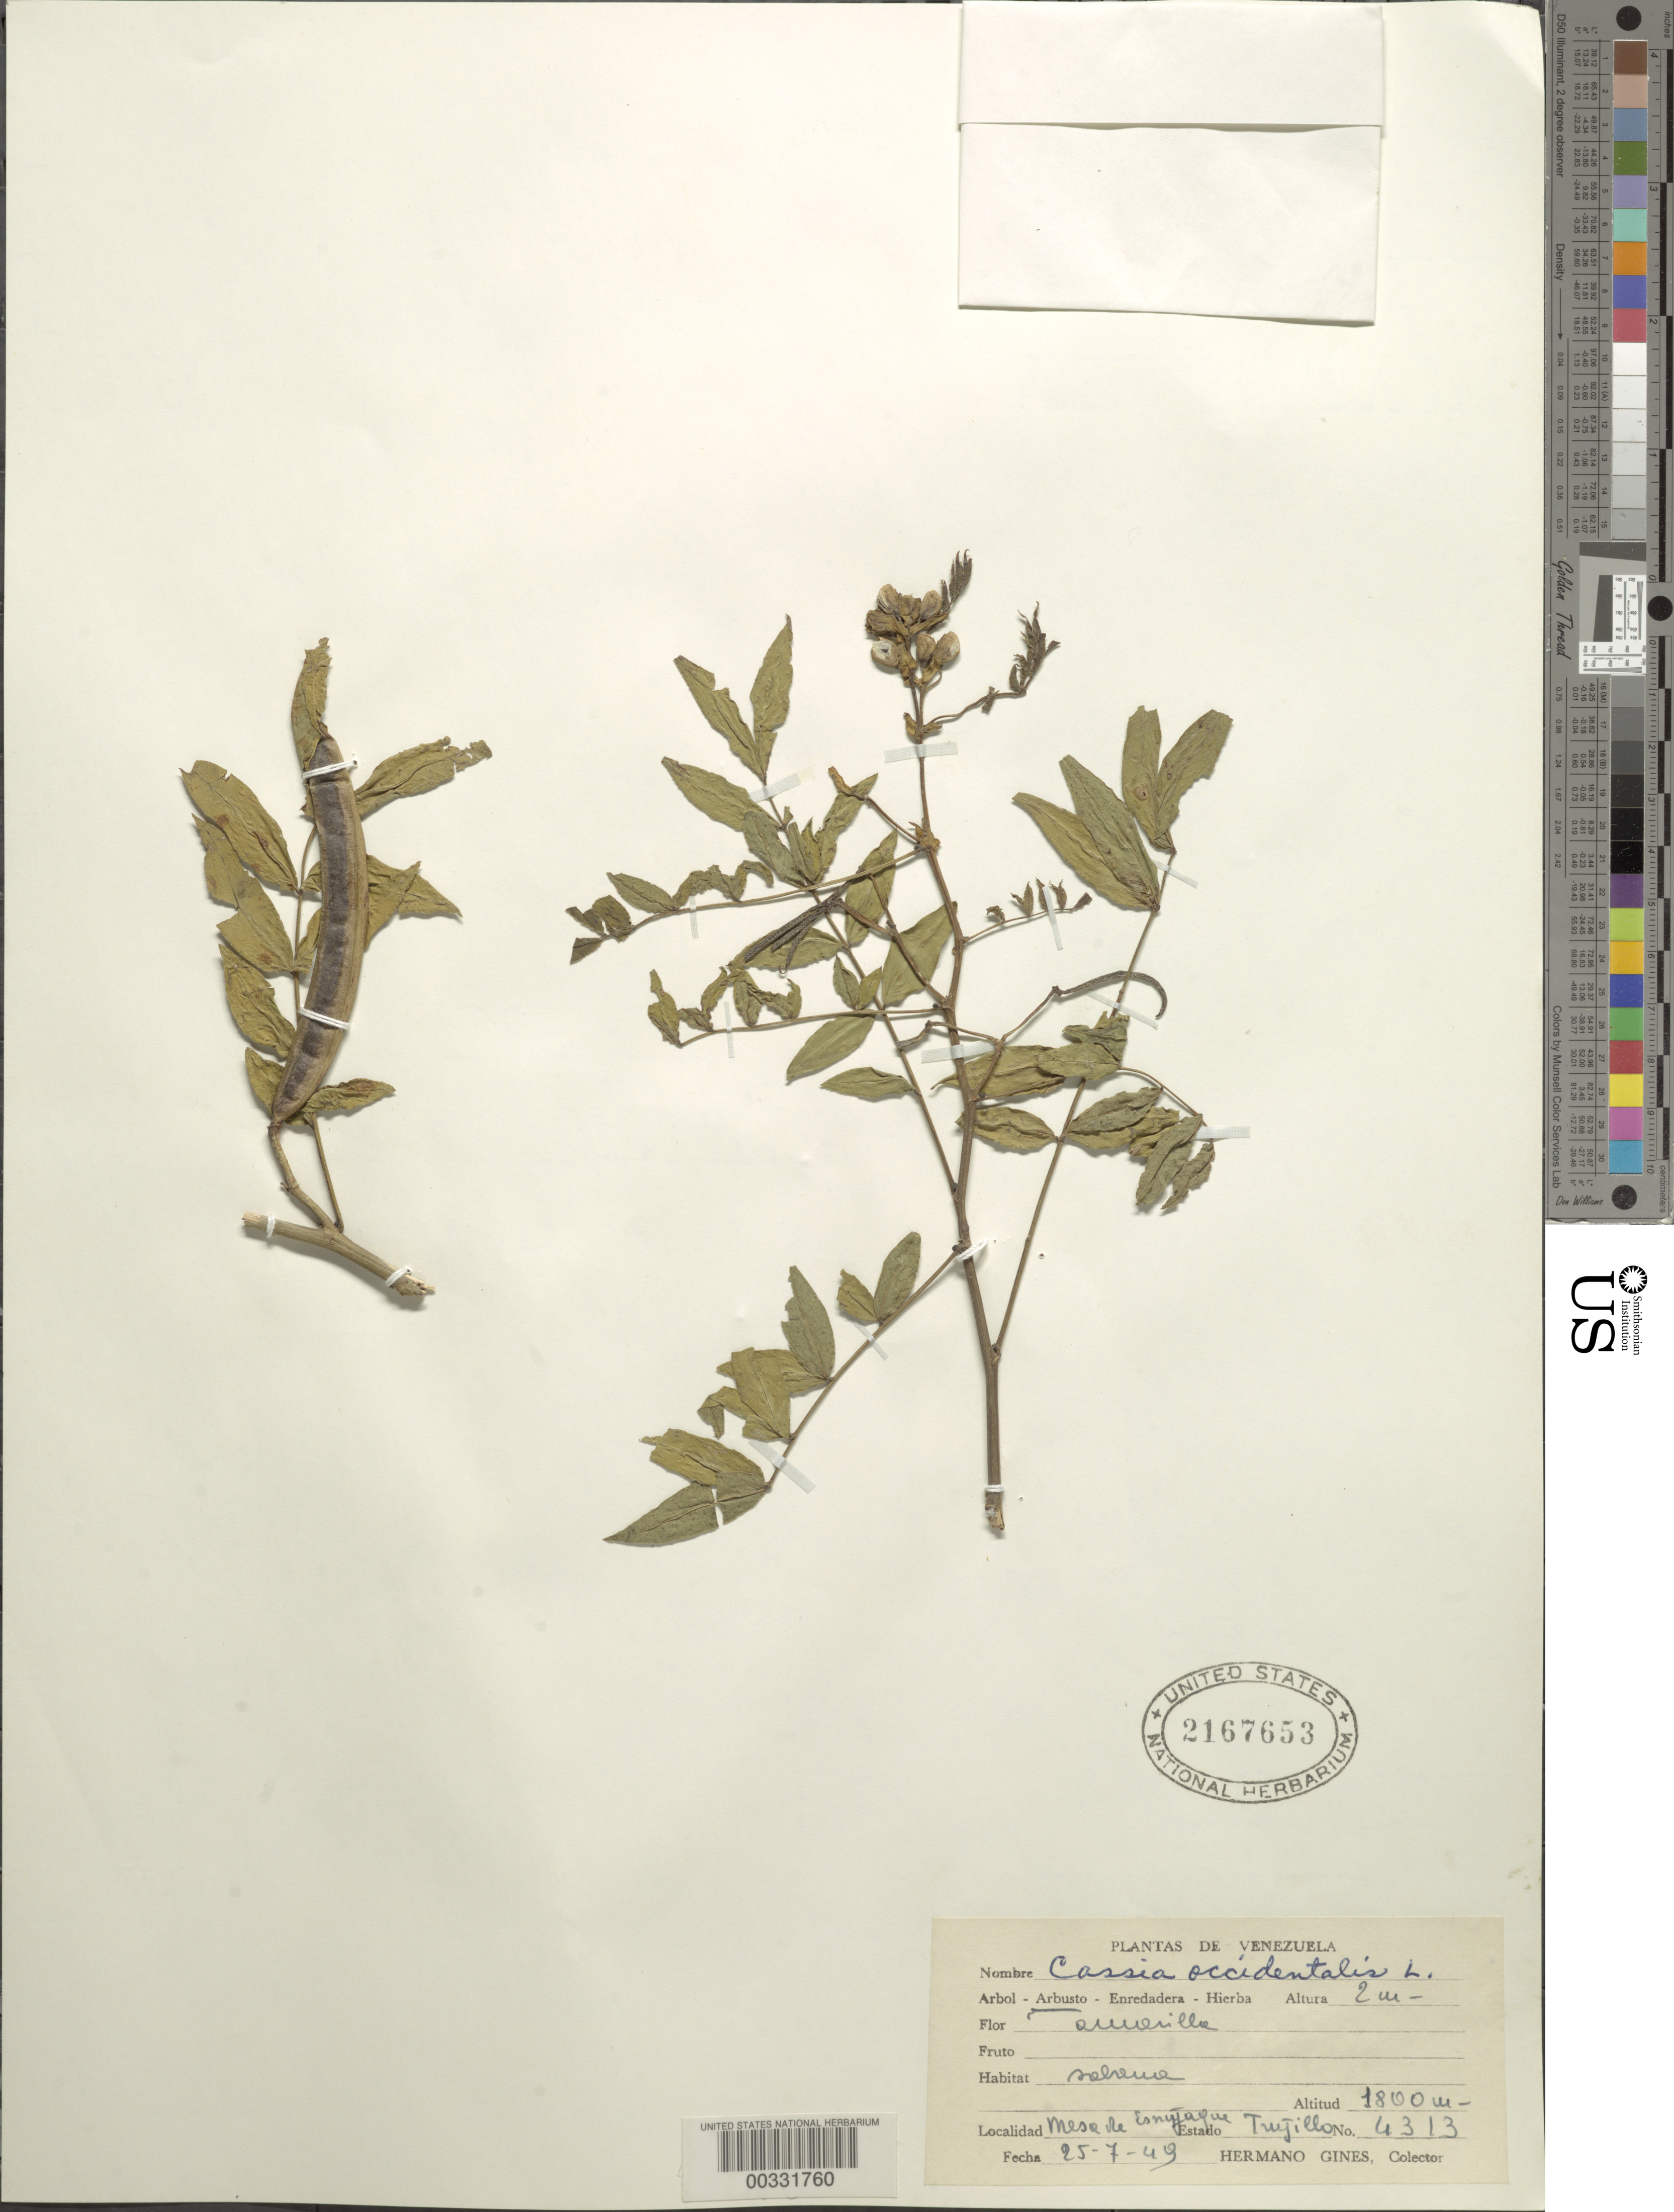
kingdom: Plantae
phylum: Tracheophyta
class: Magnoliopsida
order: Fabales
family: Fabaceae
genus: Senna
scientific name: Senna occidentalis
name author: (L.) Link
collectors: Bro. Gines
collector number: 4313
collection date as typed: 25 Jul 1949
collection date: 1949-07-25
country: Venezuela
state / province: Trujillo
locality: Mesa de esnujayue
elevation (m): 1800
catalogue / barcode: US 2167653